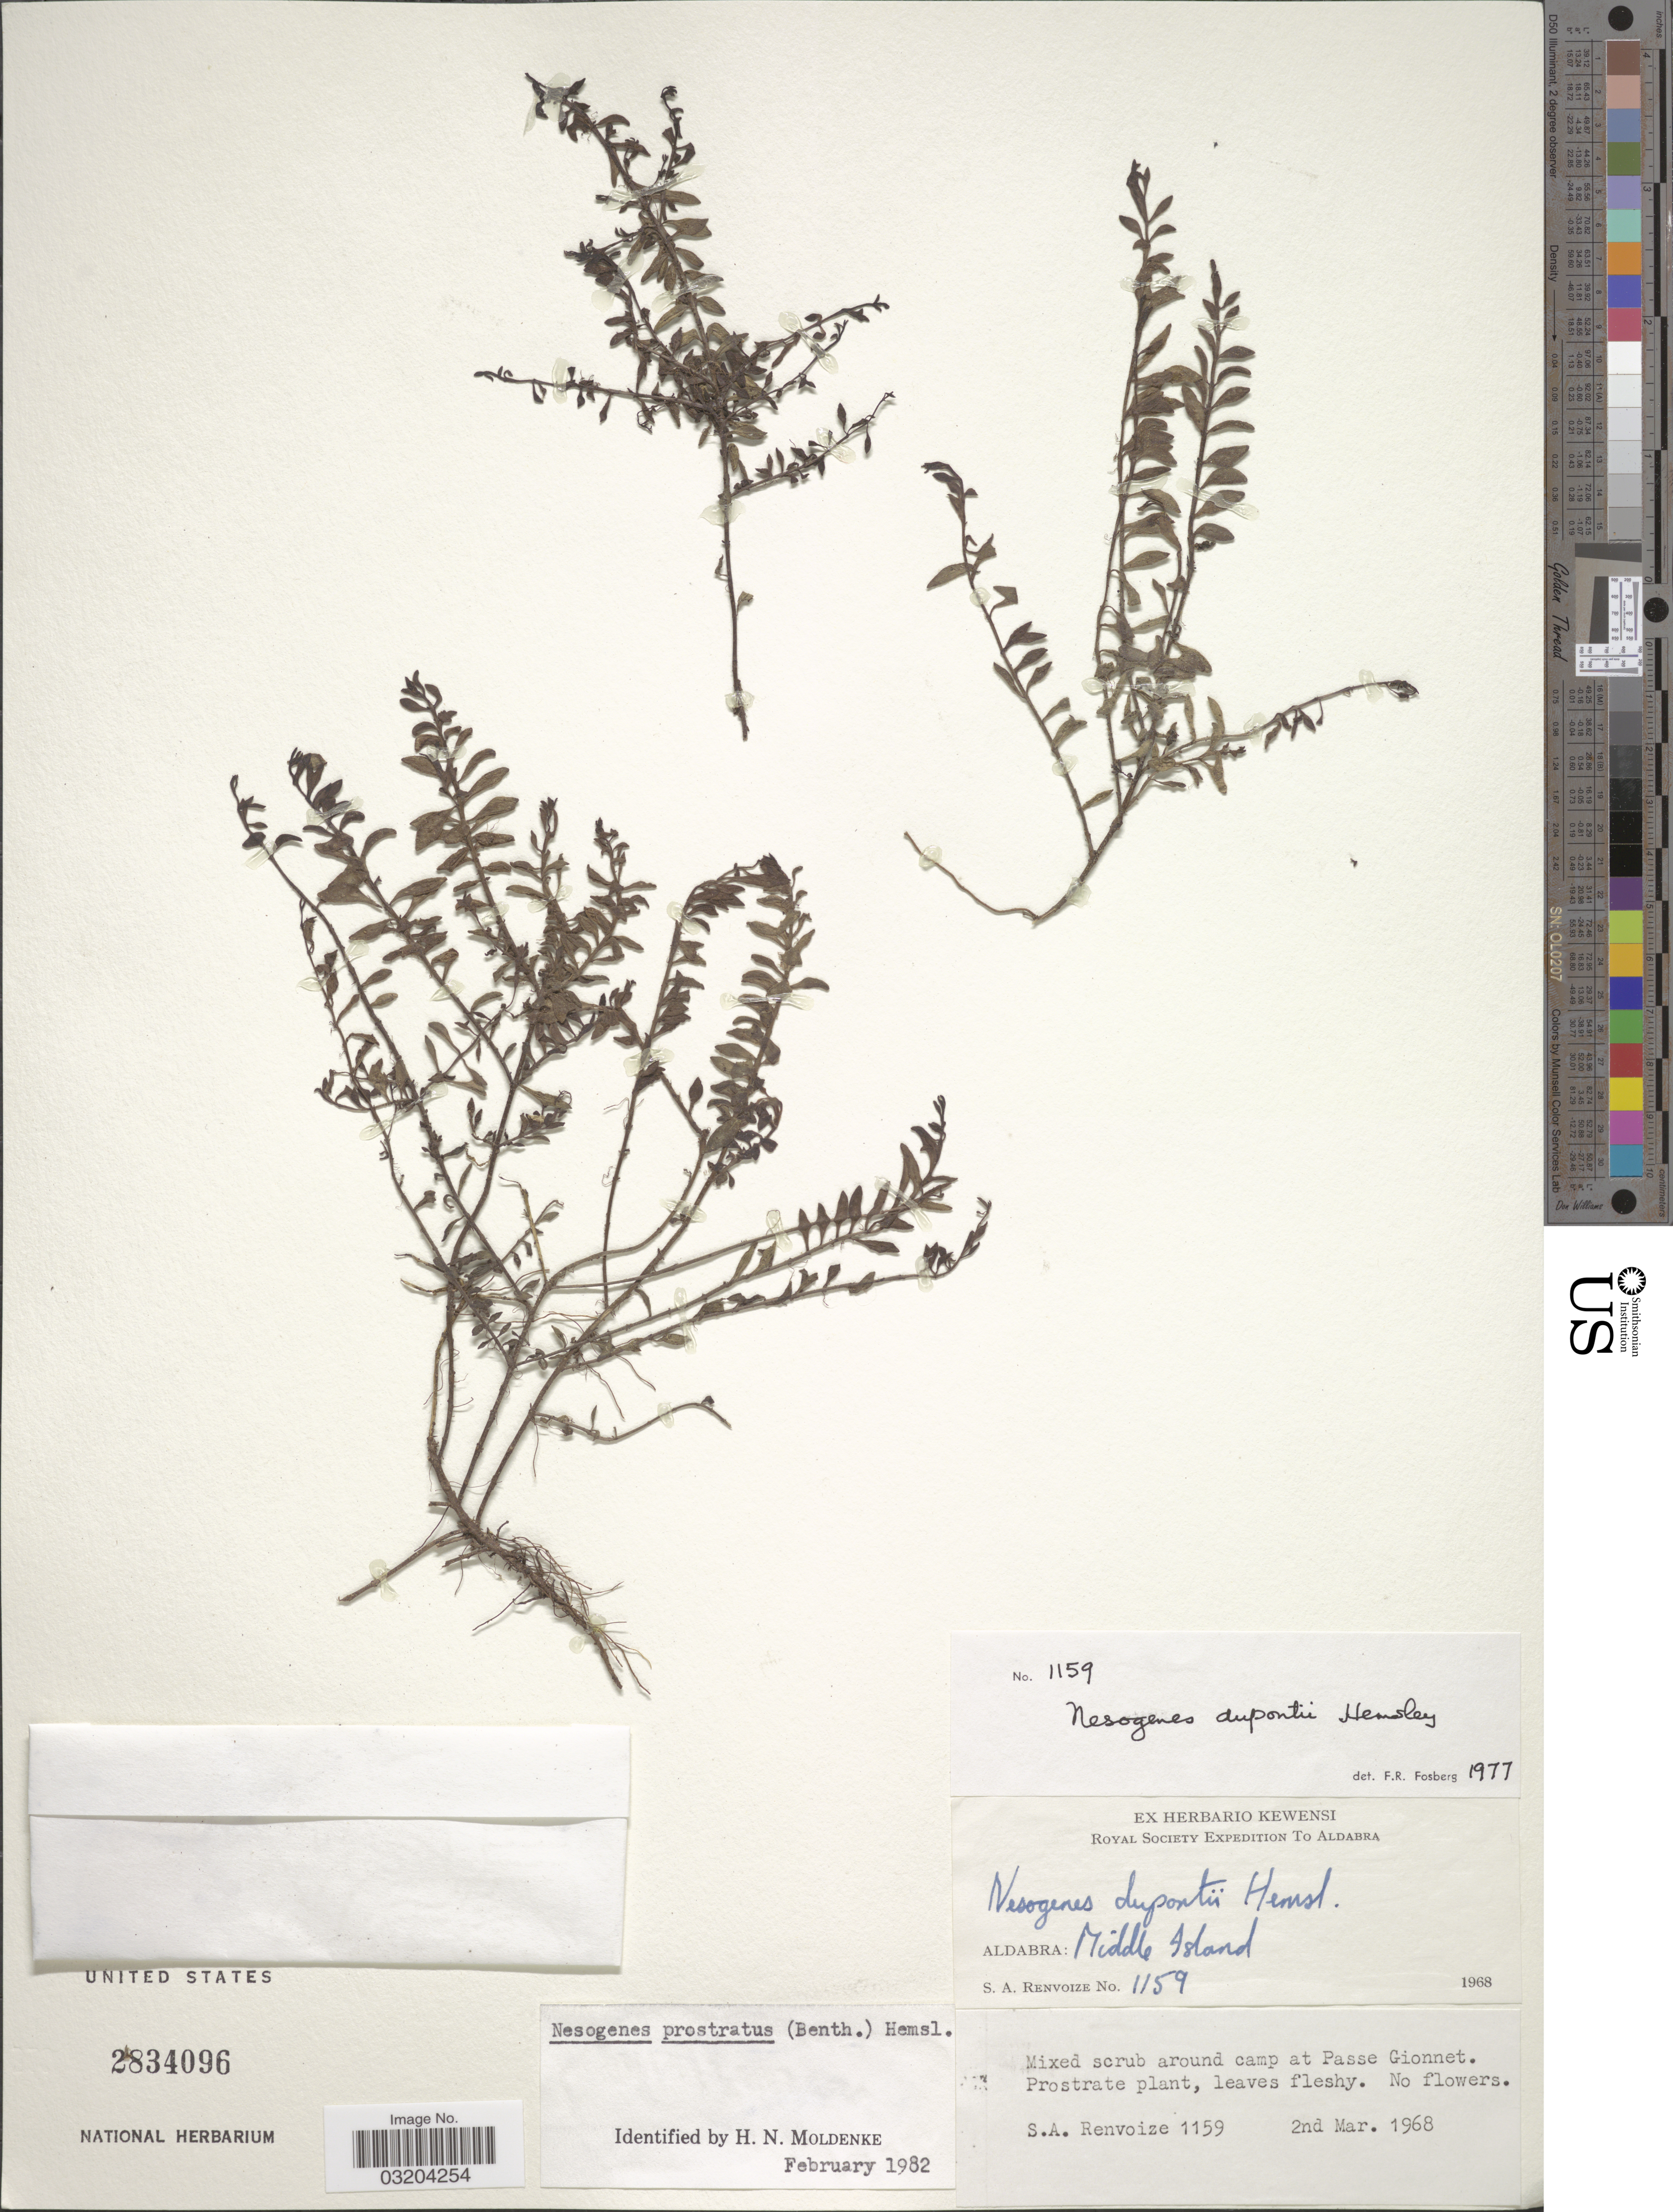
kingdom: Plantae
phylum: Tracheophyta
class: Magnoliopsida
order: Lamiales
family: Orobanchaceae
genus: Nesogenes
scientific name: Nesogenes prostrata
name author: (Benth.) Hemsl.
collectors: S. A. Renvoize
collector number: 1159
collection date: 1968-03-02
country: Seychelles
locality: Aldabra: Middle Island. Around camp at Passe Gionnet.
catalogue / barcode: US 2834096